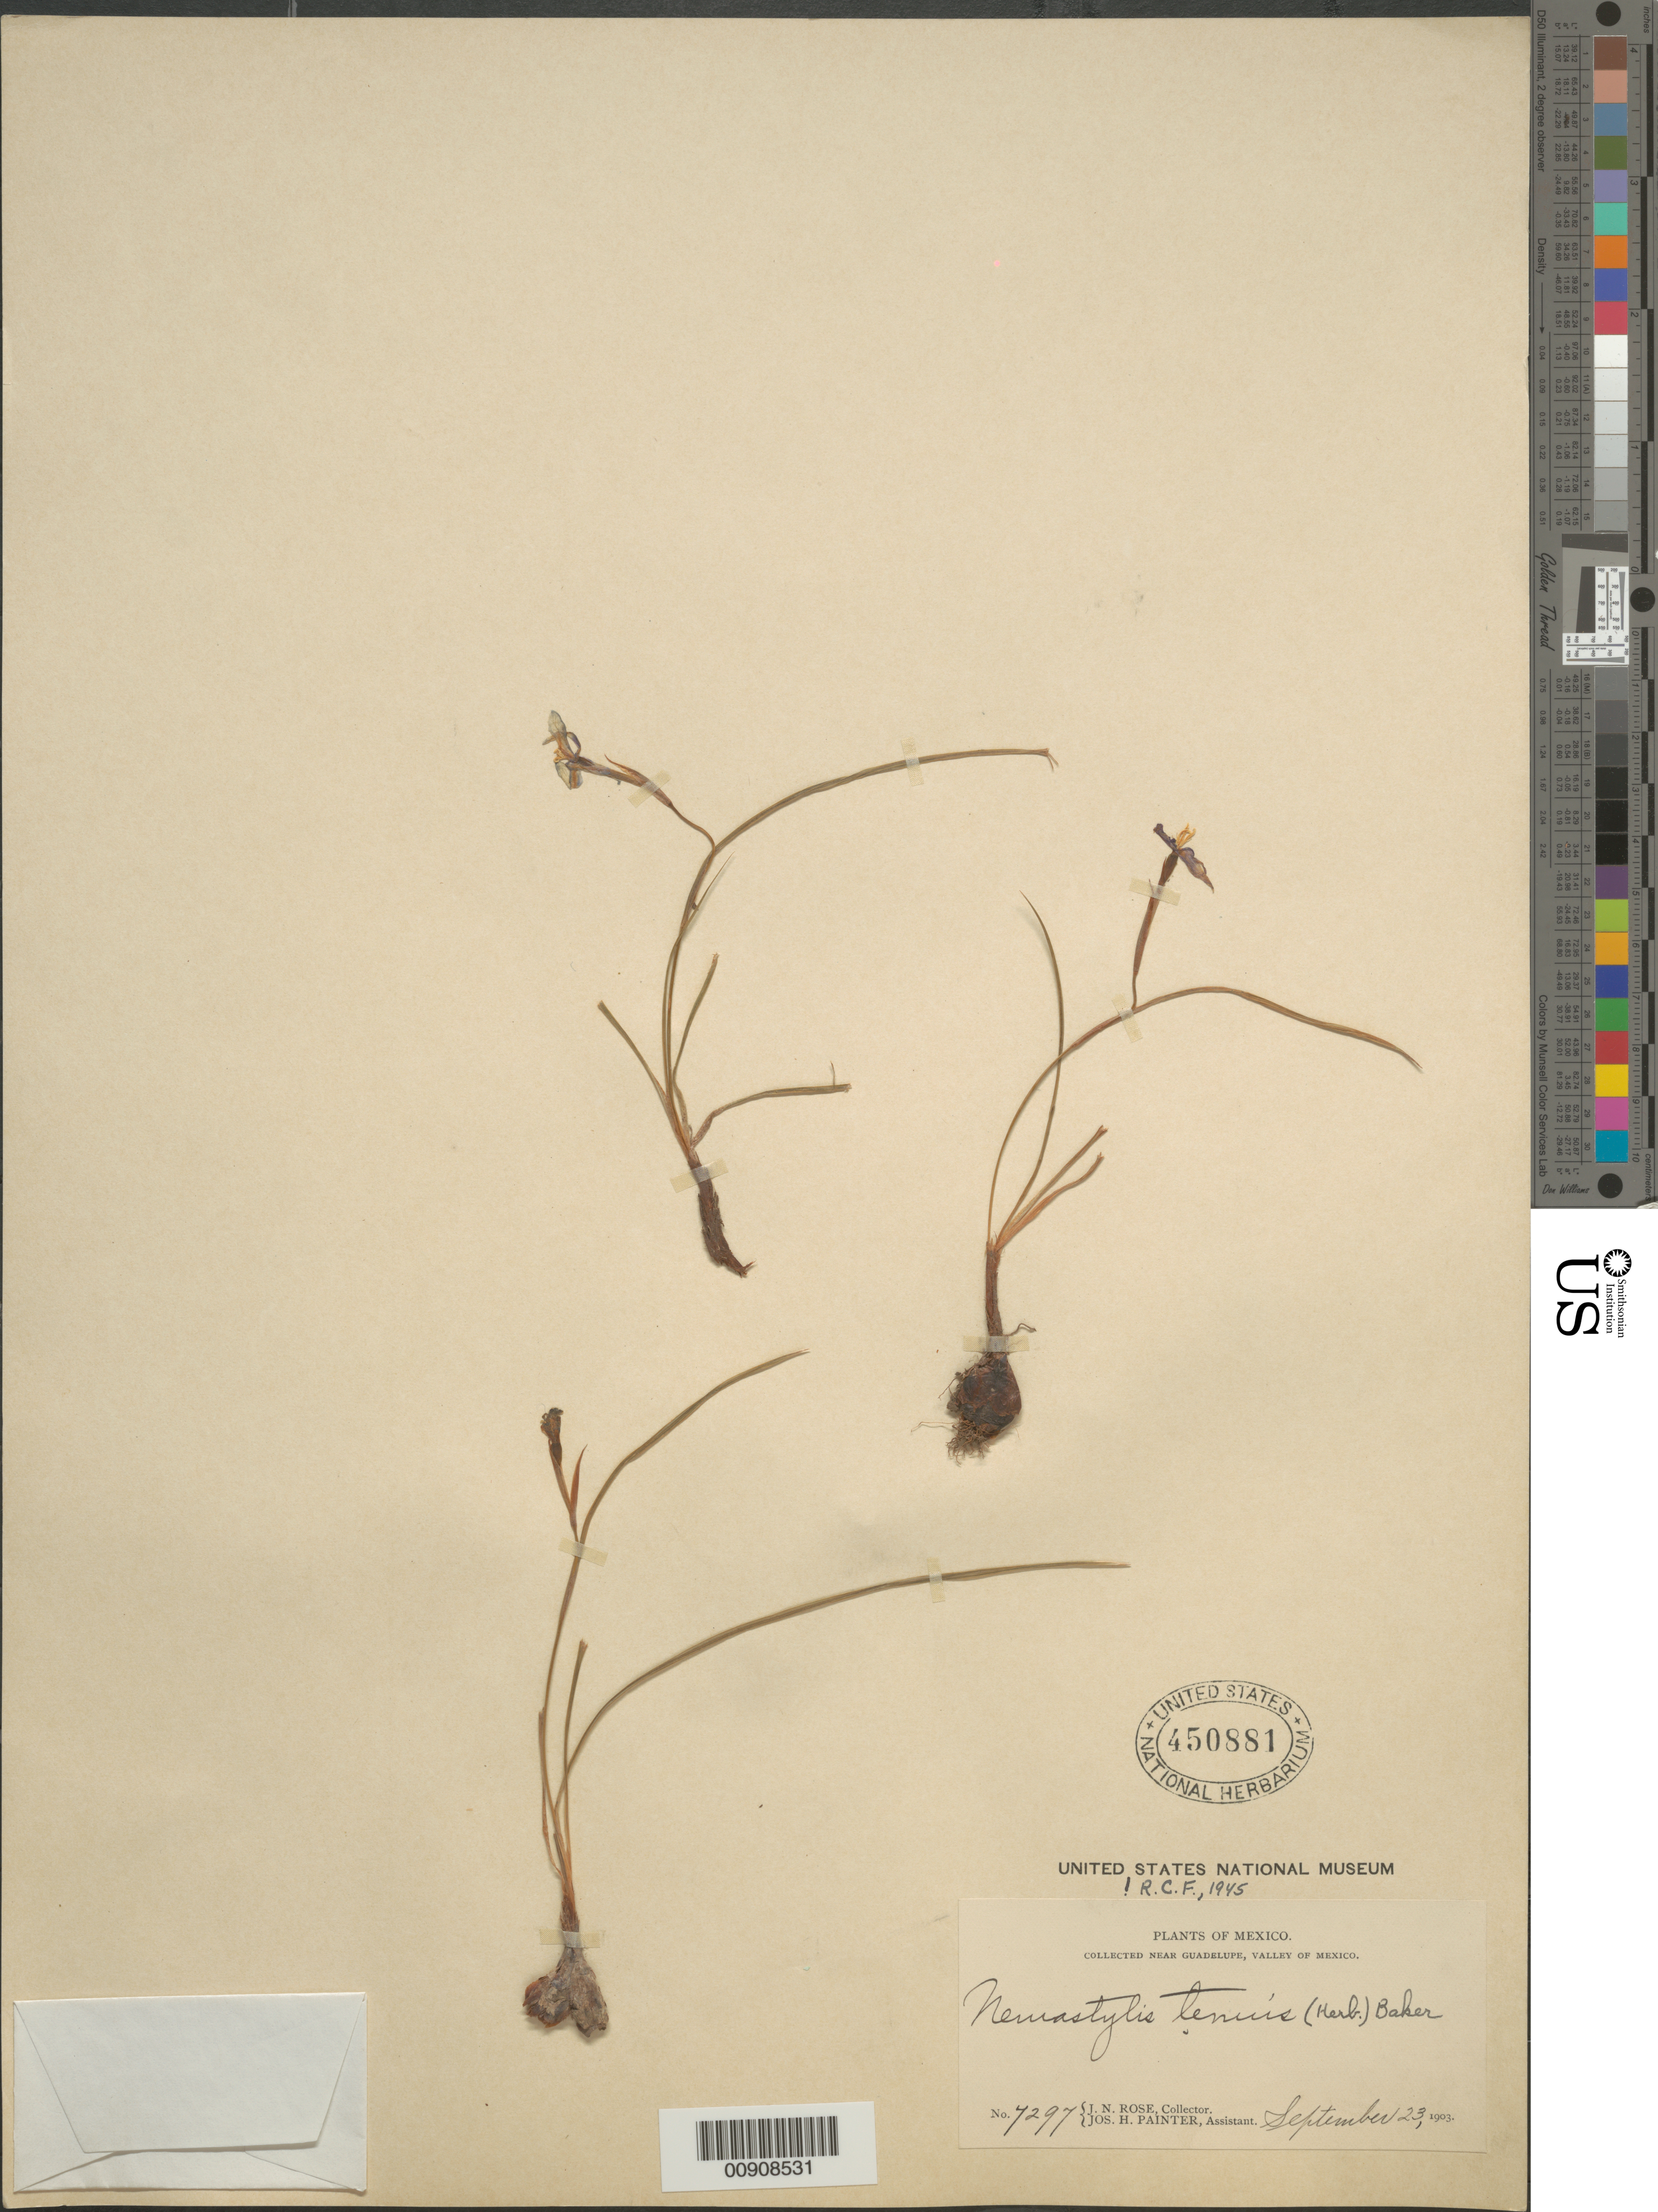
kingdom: Plantae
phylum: Tracheophyta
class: Liliopsida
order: Asparagales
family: Iridaceae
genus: Nemastylis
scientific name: Nemastylis tenuis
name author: (Herb.) S. Watson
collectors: J. N. Rose & J. H. Painter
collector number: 7297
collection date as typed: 23 Sep 1903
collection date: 1903-09-23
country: Mexico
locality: Near Guadalupe, Valley of México.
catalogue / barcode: US 450881